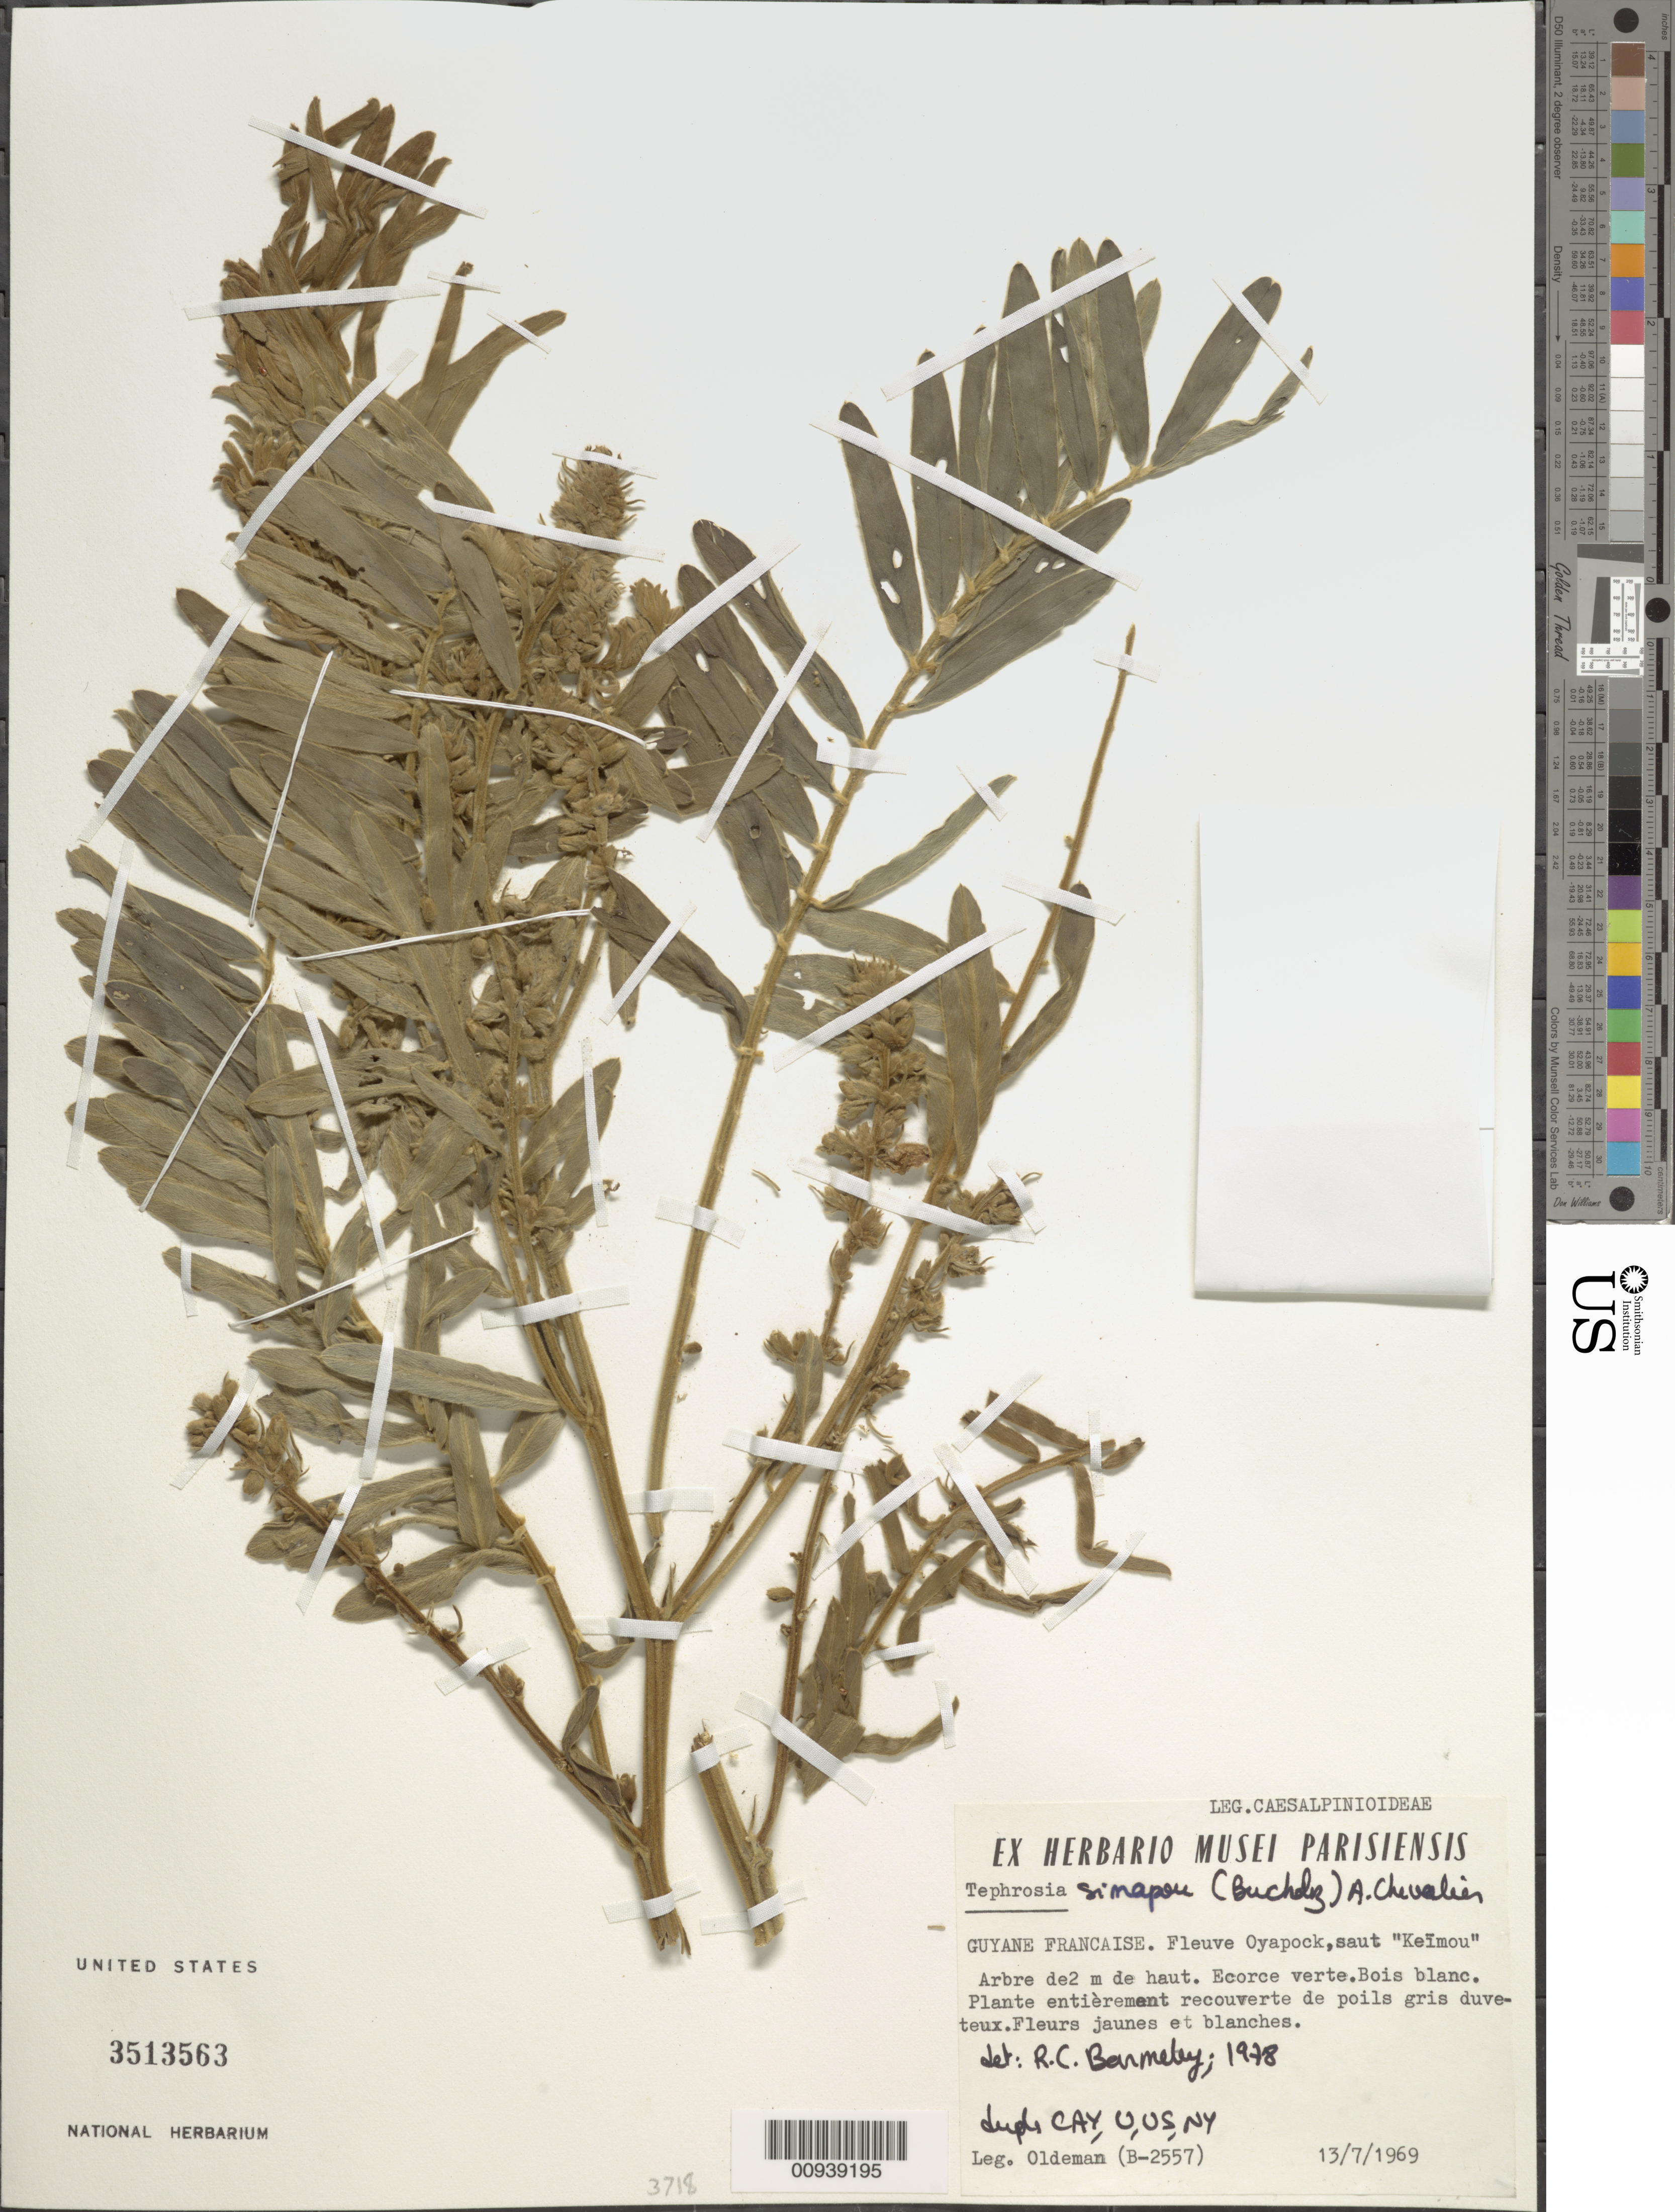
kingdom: Plantae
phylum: Tracheophyta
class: Magnoliopsida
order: Fabales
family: Fabaceae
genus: Tephrosia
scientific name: Tephrosia sinapou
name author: (Buc'hoz) A. Chev.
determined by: Barneby, Rupert C., (NY)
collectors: R. Oldeman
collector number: B 2557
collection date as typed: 13-Jul-69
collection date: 1969-07-13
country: French Guiana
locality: Oyapock, Saut Keïmou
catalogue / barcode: US 3513563